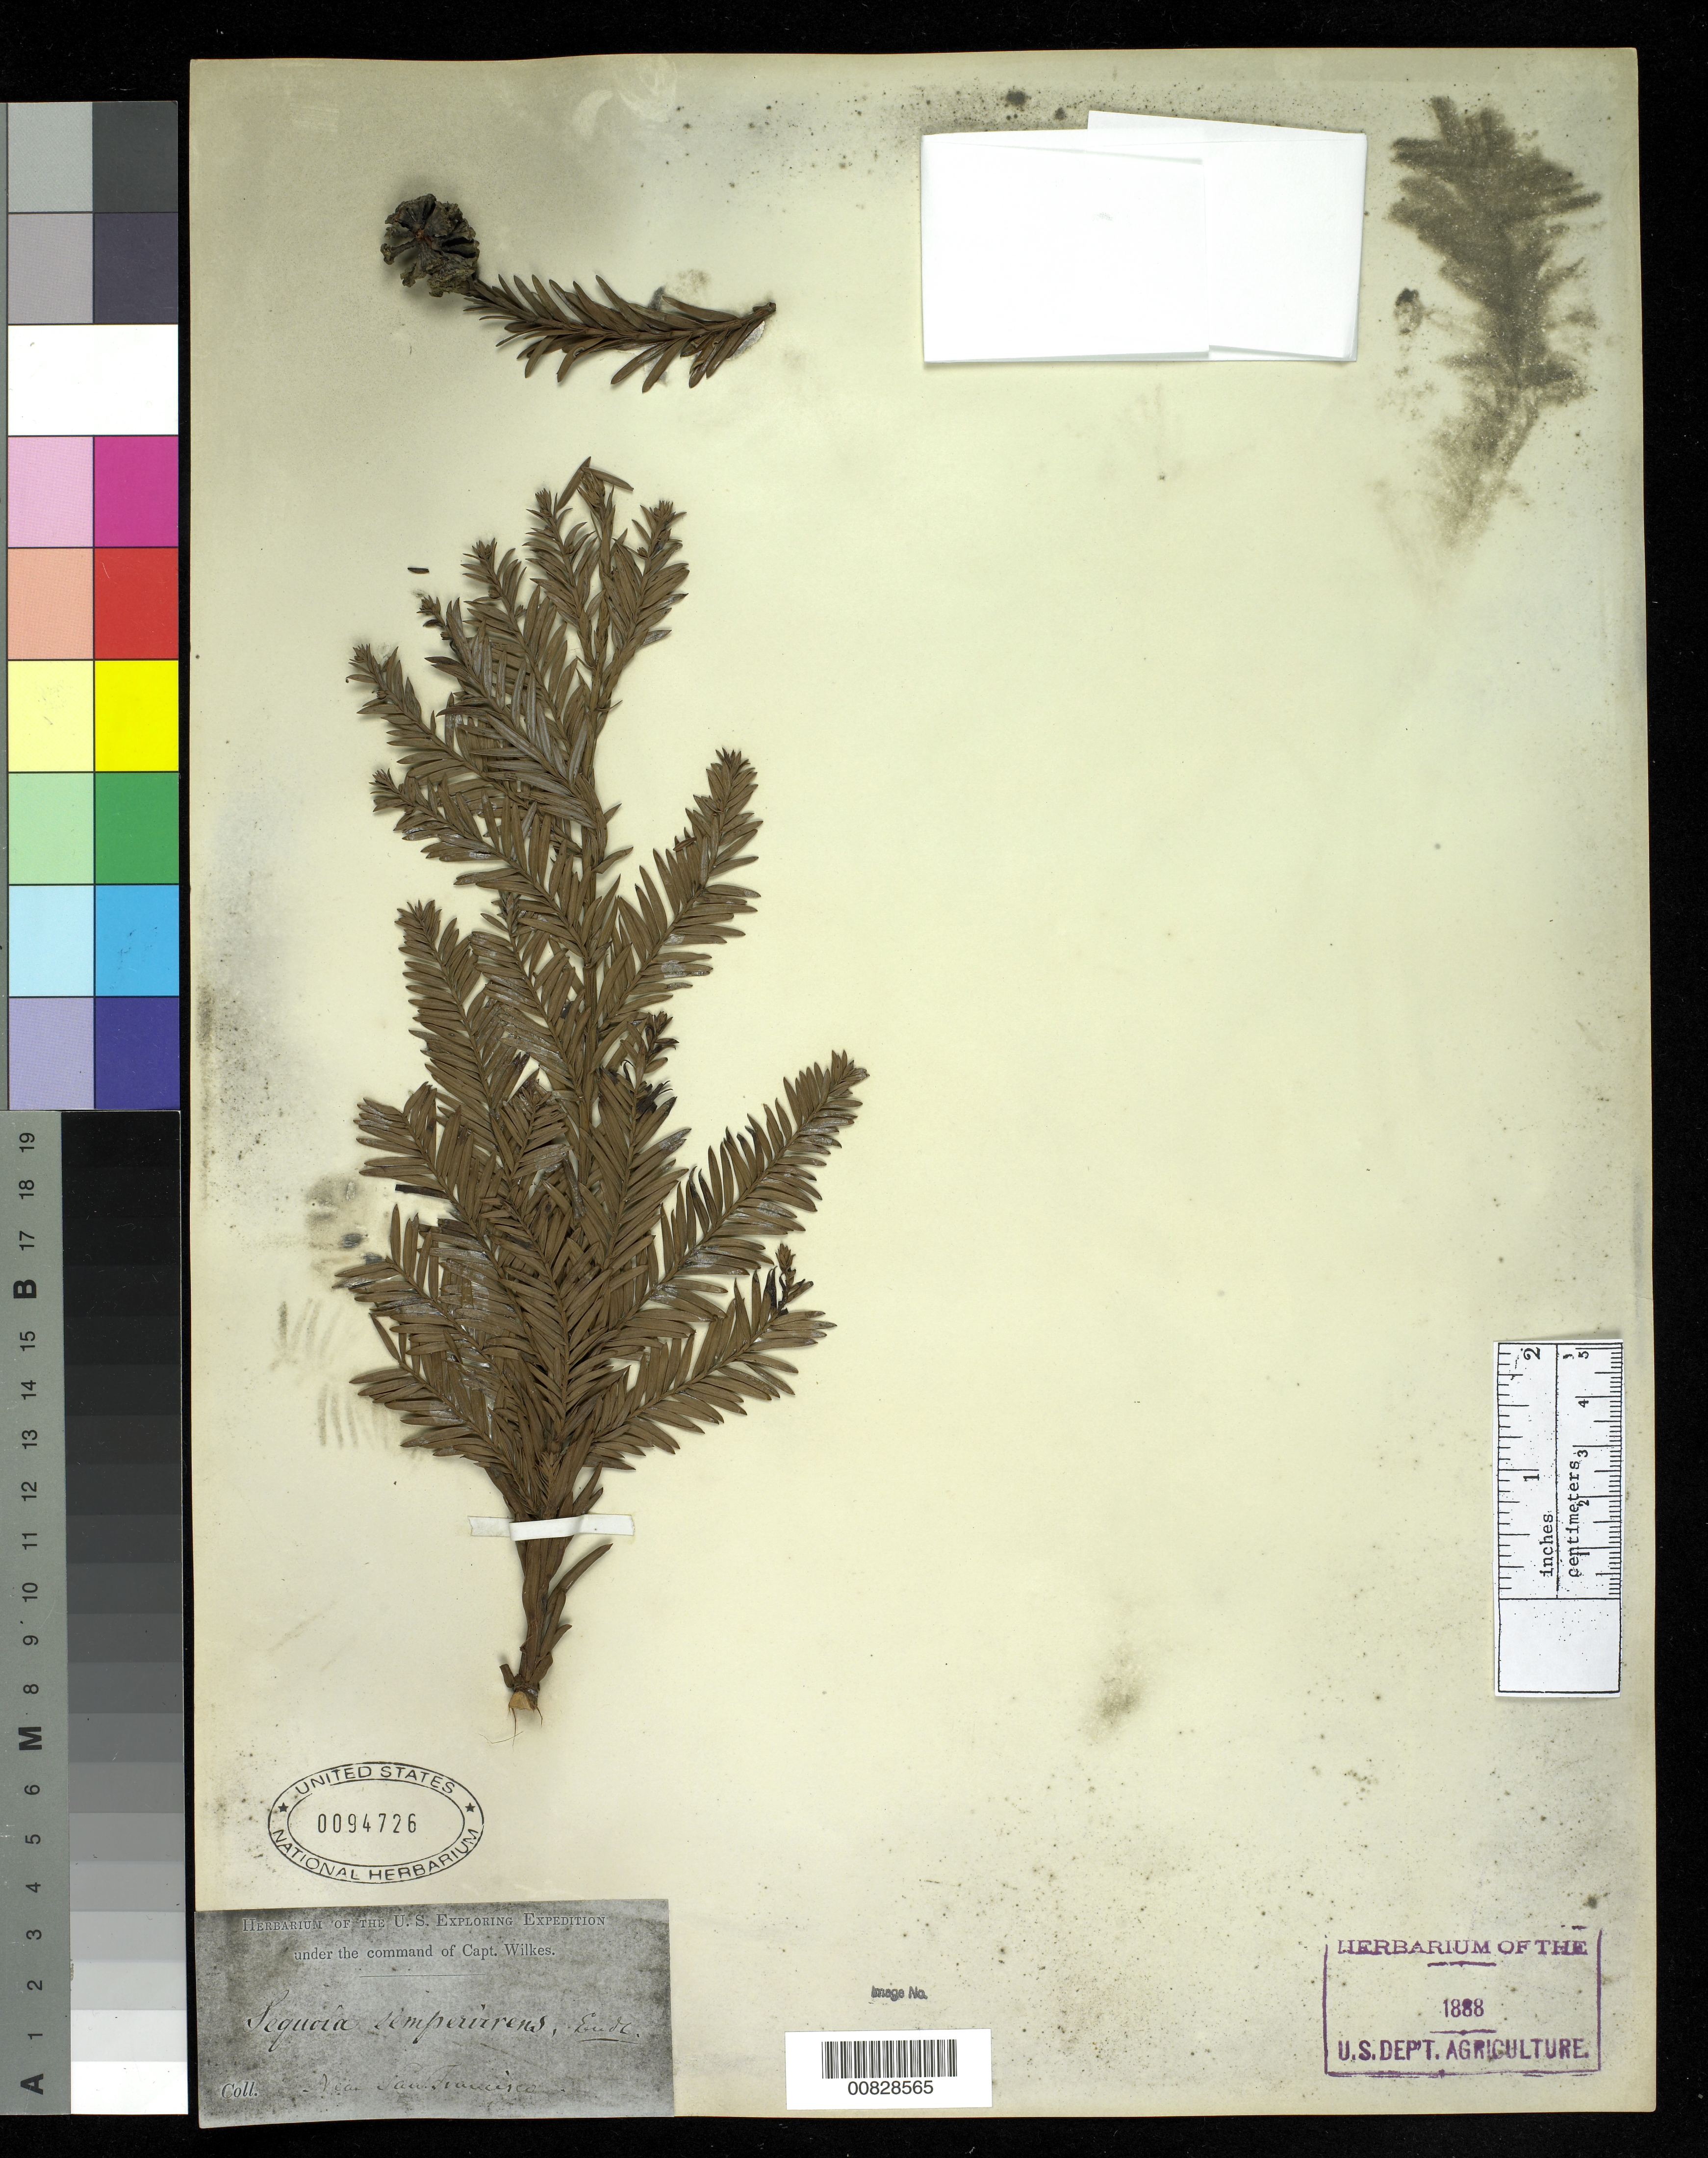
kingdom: Plantae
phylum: Tracheophyta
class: Pinopsida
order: Pinales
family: Cupressaceae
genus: Sequoia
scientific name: Sequoia sempervirens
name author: (D. Don) Endl.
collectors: Wilkes Explor. Exped.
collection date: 1838/1842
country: United States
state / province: California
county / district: San Francisco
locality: near San Francisco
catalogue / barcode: US 94726